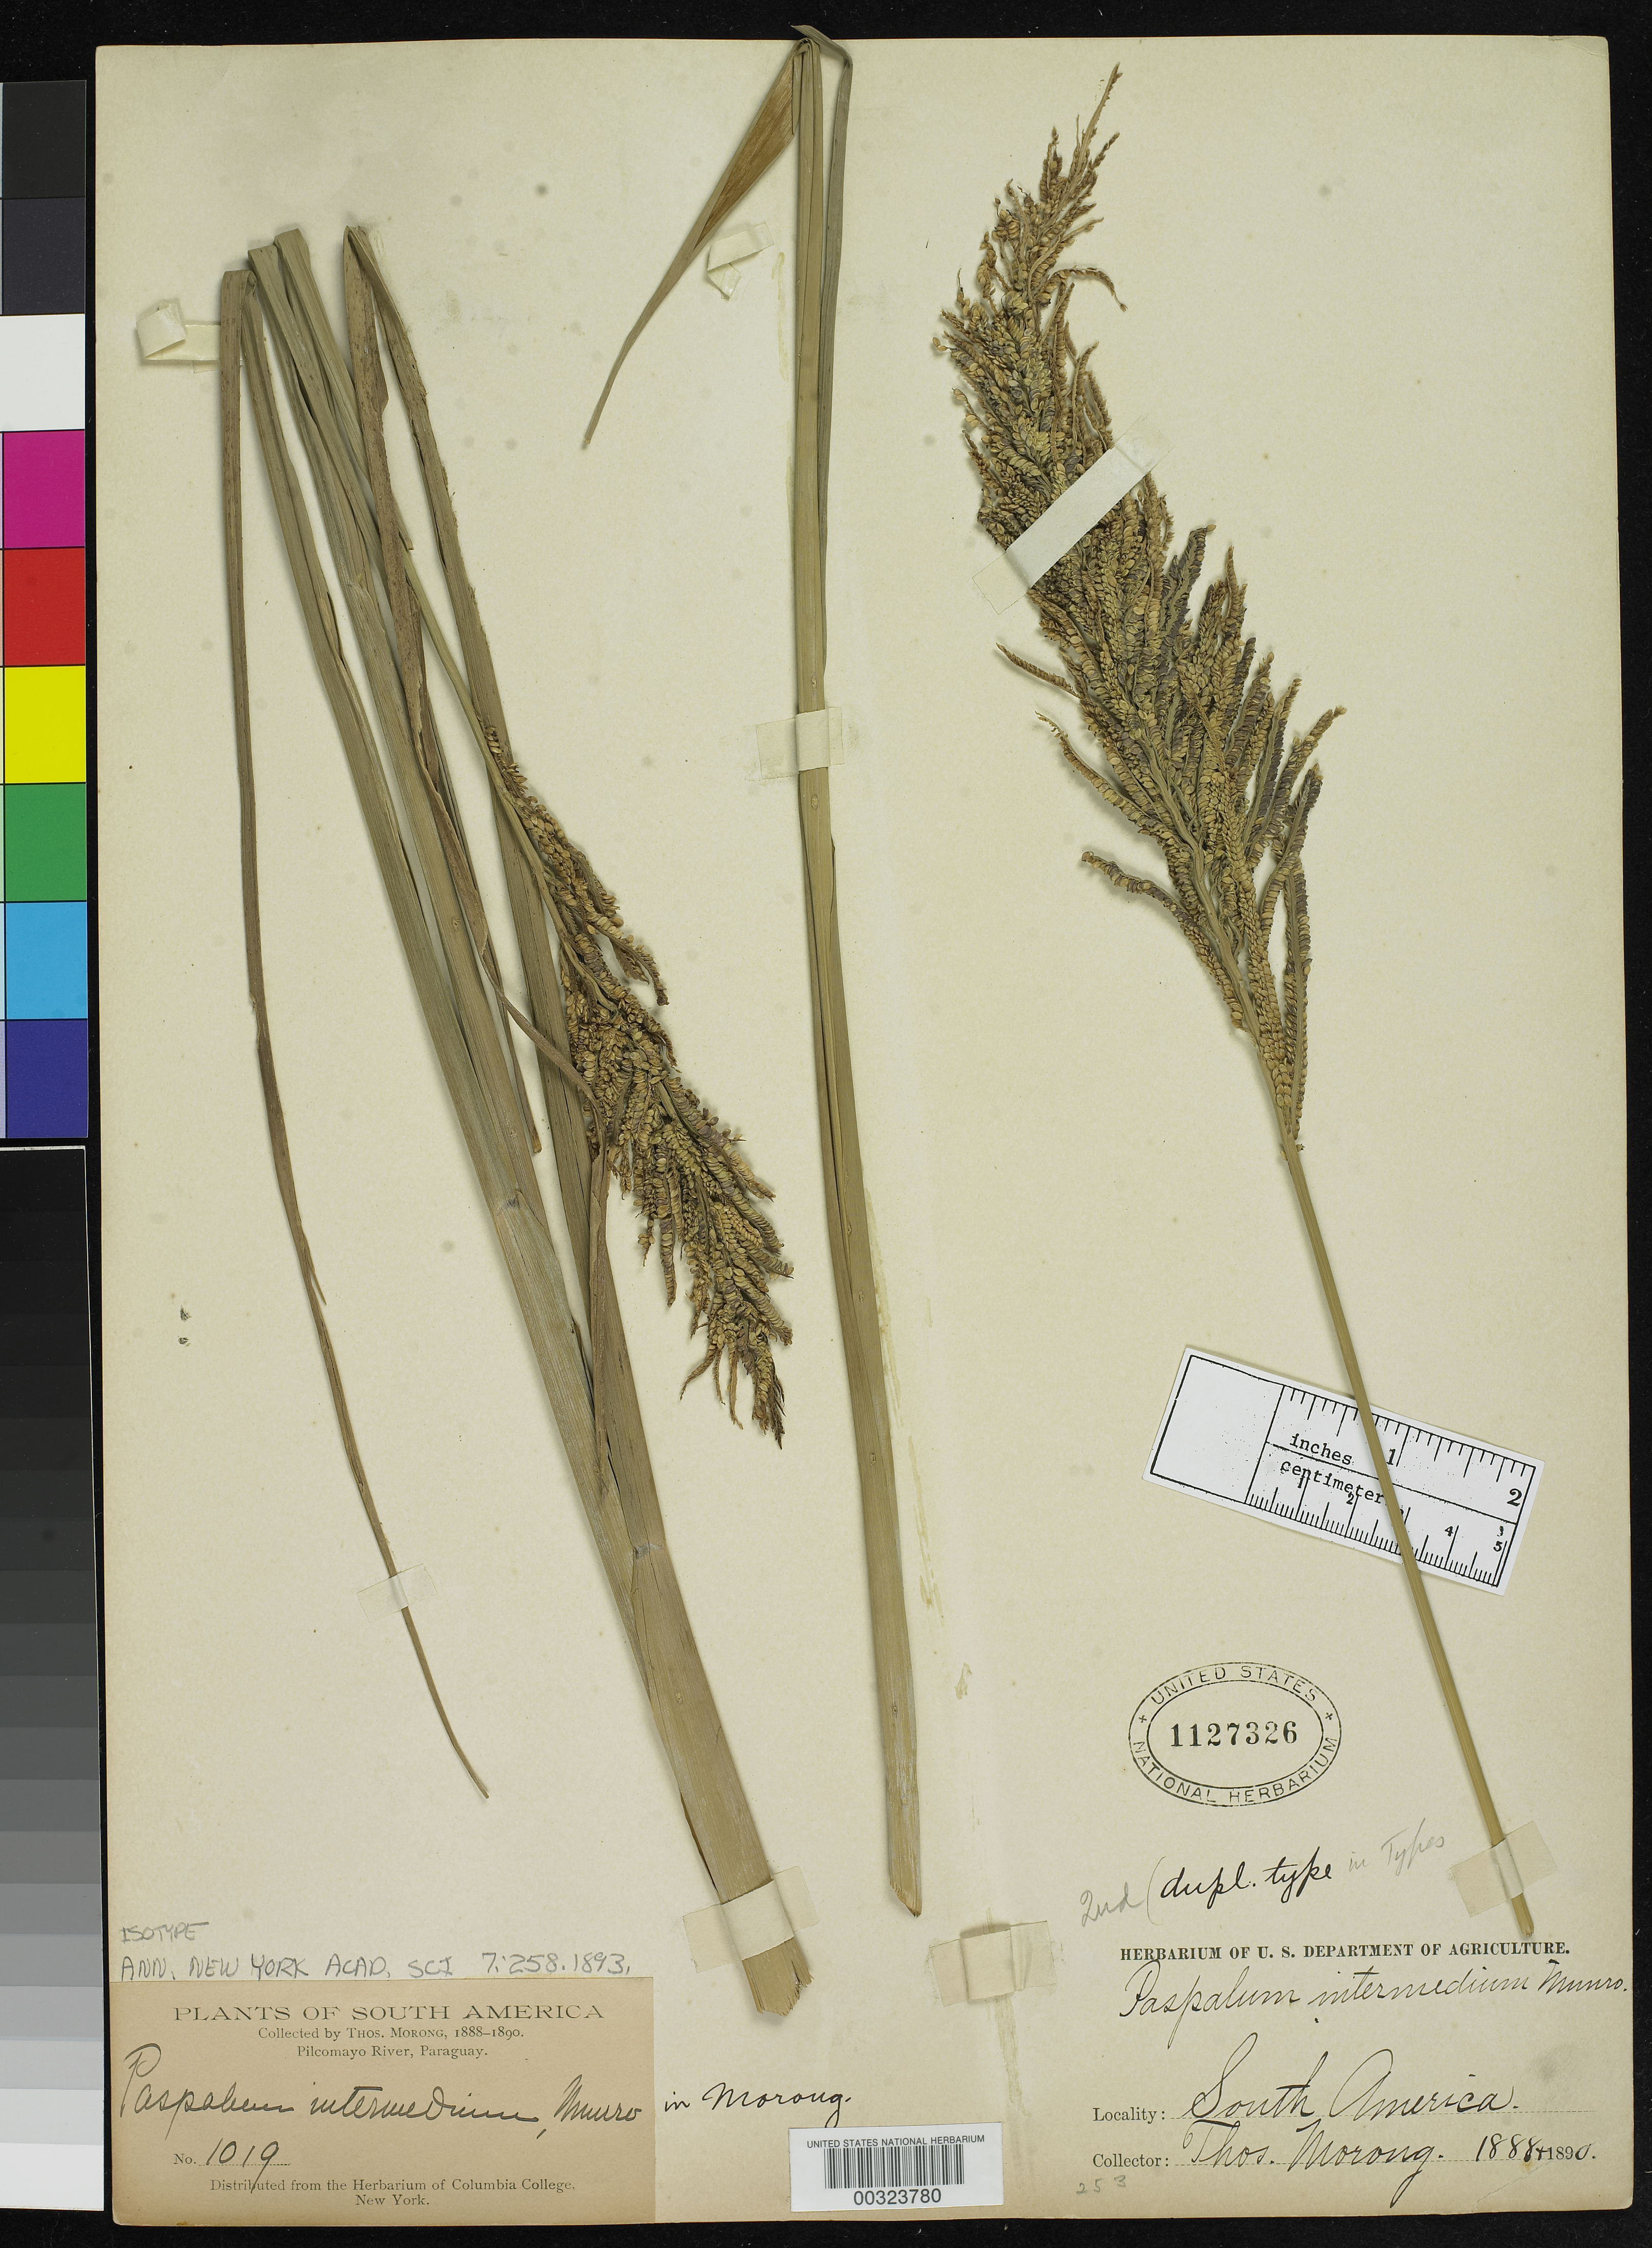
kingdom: Plantae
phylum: Tracheophyta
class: Liliopsida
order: Poales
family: Poaceae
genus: Paspalum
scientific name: Paspalum intermedium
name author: Munro ex Morong in Morong & Britton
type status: Isotype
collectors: T. Morong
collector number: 1019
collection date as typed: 1888 to -- --- 1890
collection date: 1888/1890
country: Paraguay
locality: Pilcomayo River.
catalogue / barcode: US 1127326